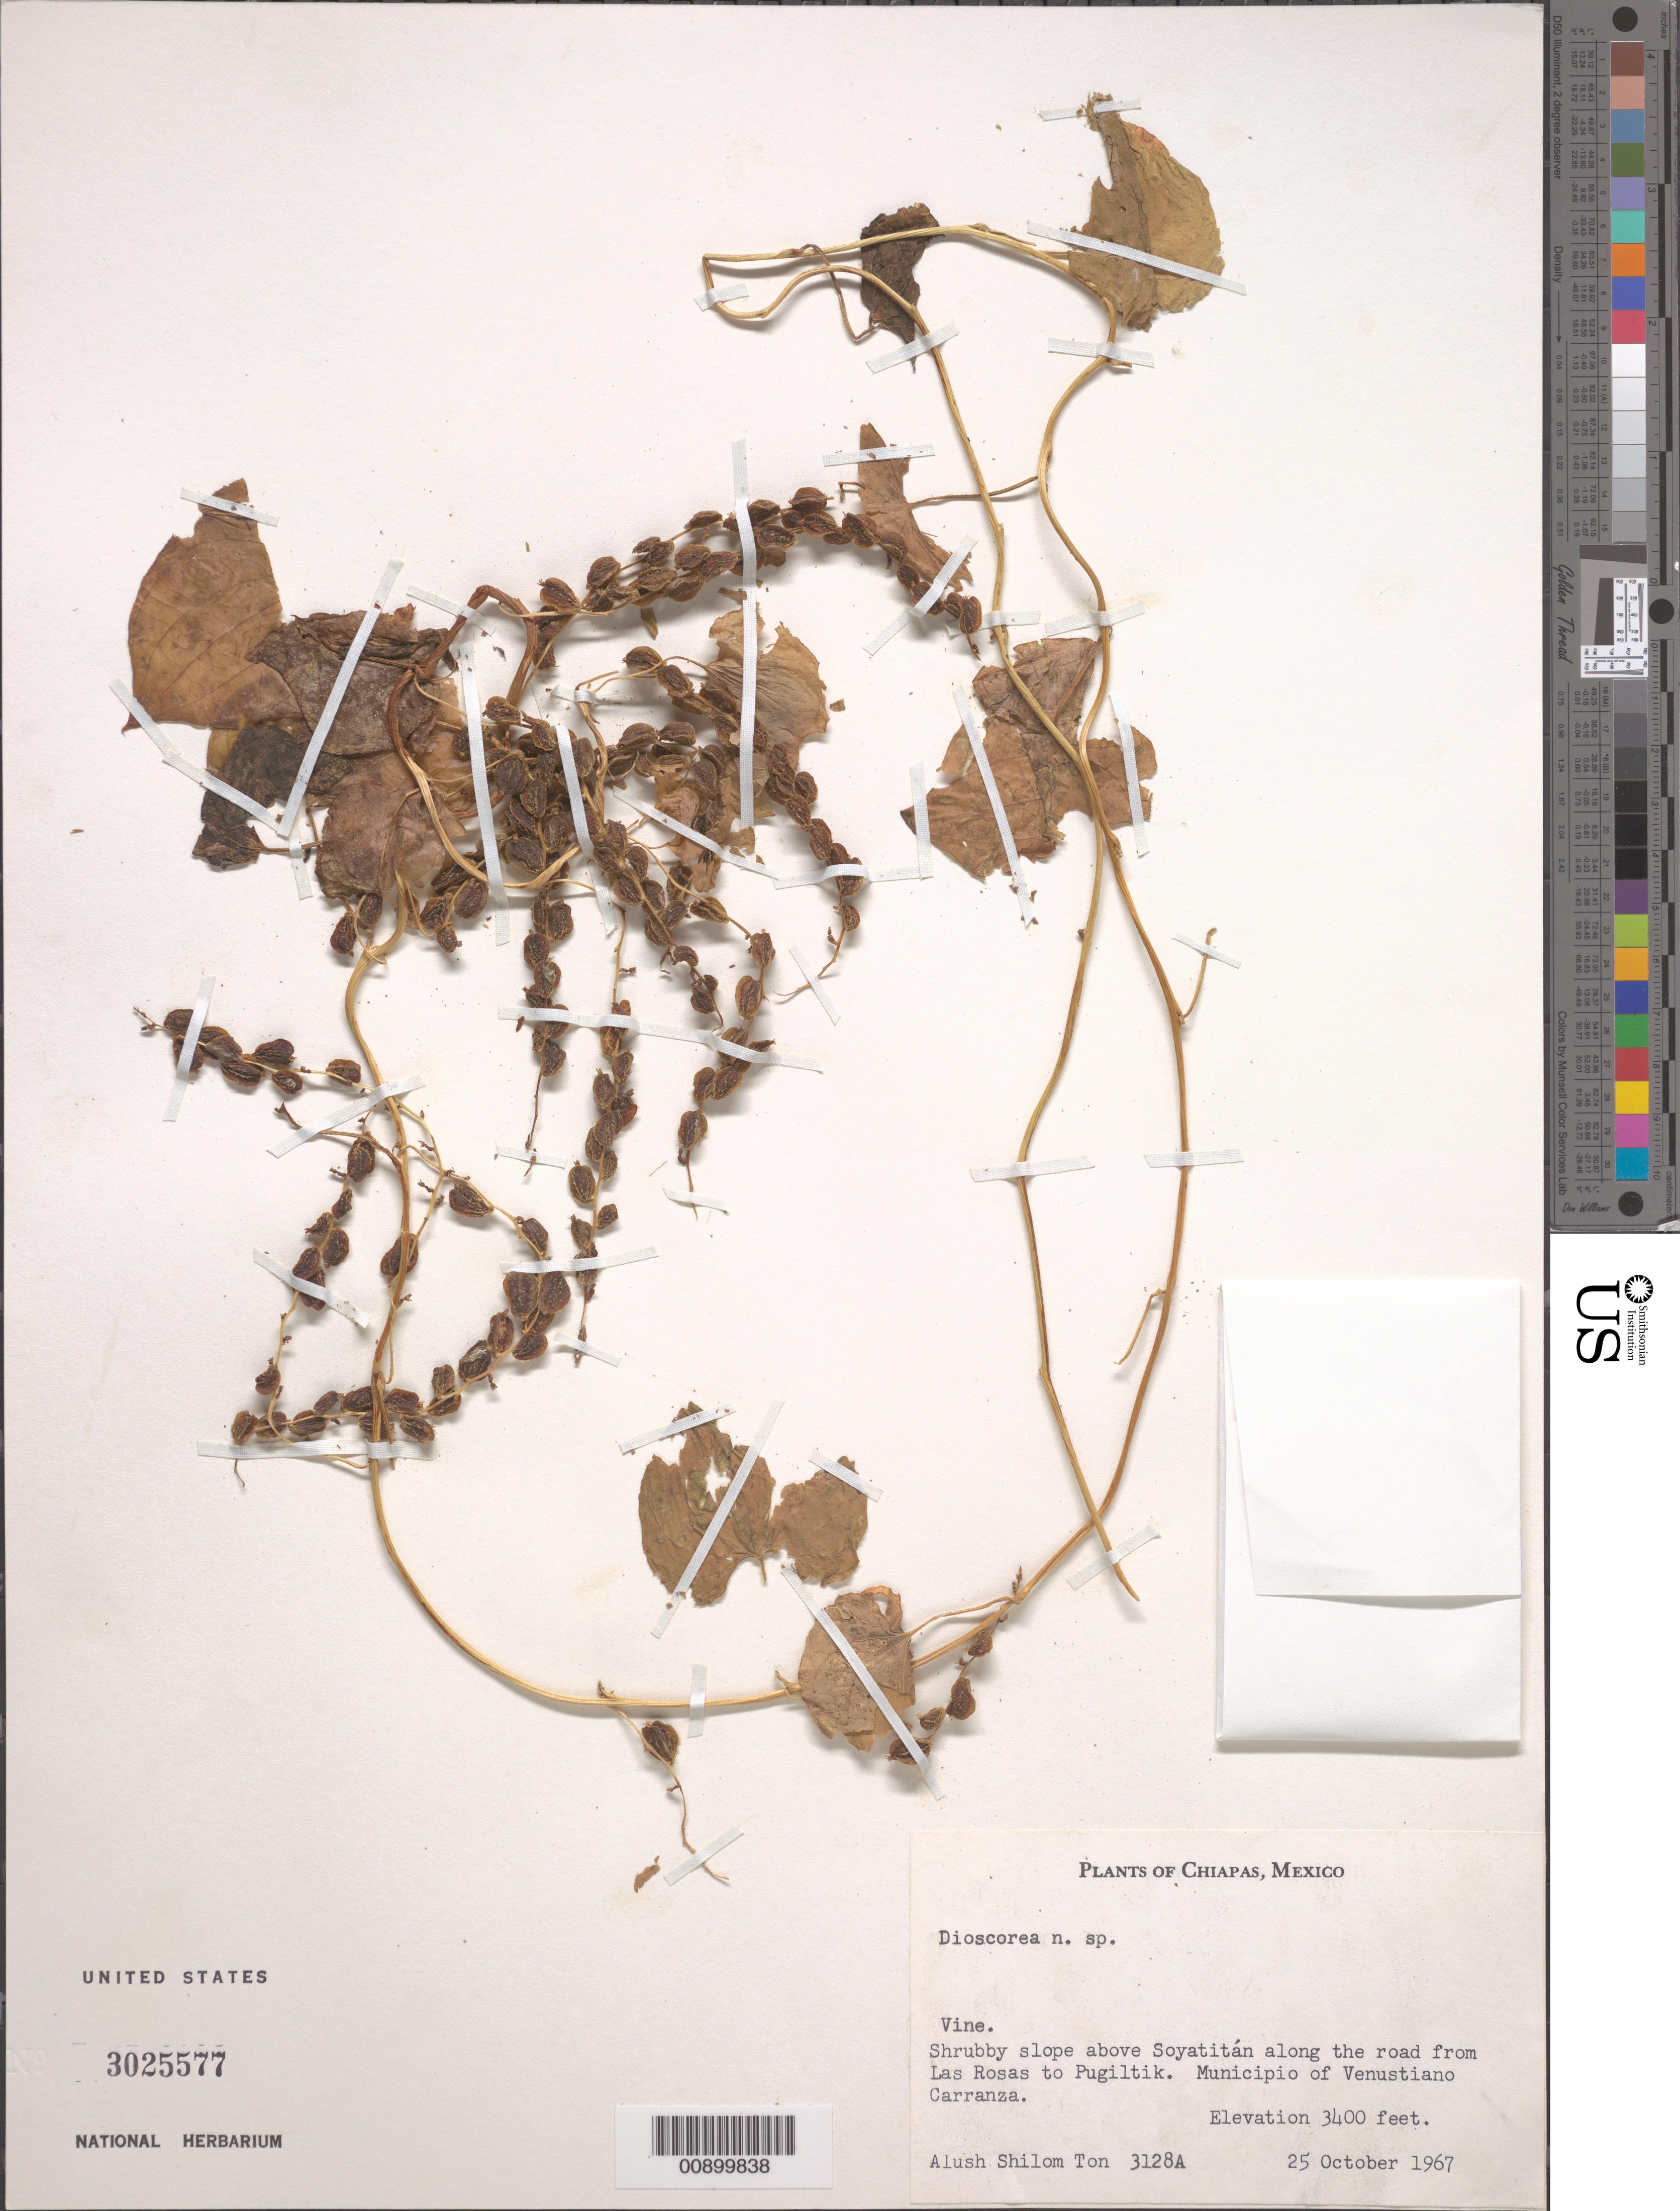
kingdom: Plantae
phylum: Tracheophyta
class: Liliopsida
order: Dioscoreales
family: Dioscoreaceae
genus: Dioscorea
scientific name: Dioscorea sp.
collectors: A. Shilom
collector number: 3128 A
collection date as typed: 25 Oct 1967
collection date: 1967-10-25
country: Mexico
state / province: Chiapas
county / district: Venustiano Carranza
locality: Above Soyatitán along road from Las Rosas to Pugiltik. Municipio of Venustiano Carranza, Chiapas.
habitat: Shrubby slope.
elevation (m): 1036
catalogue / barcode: US 3025577